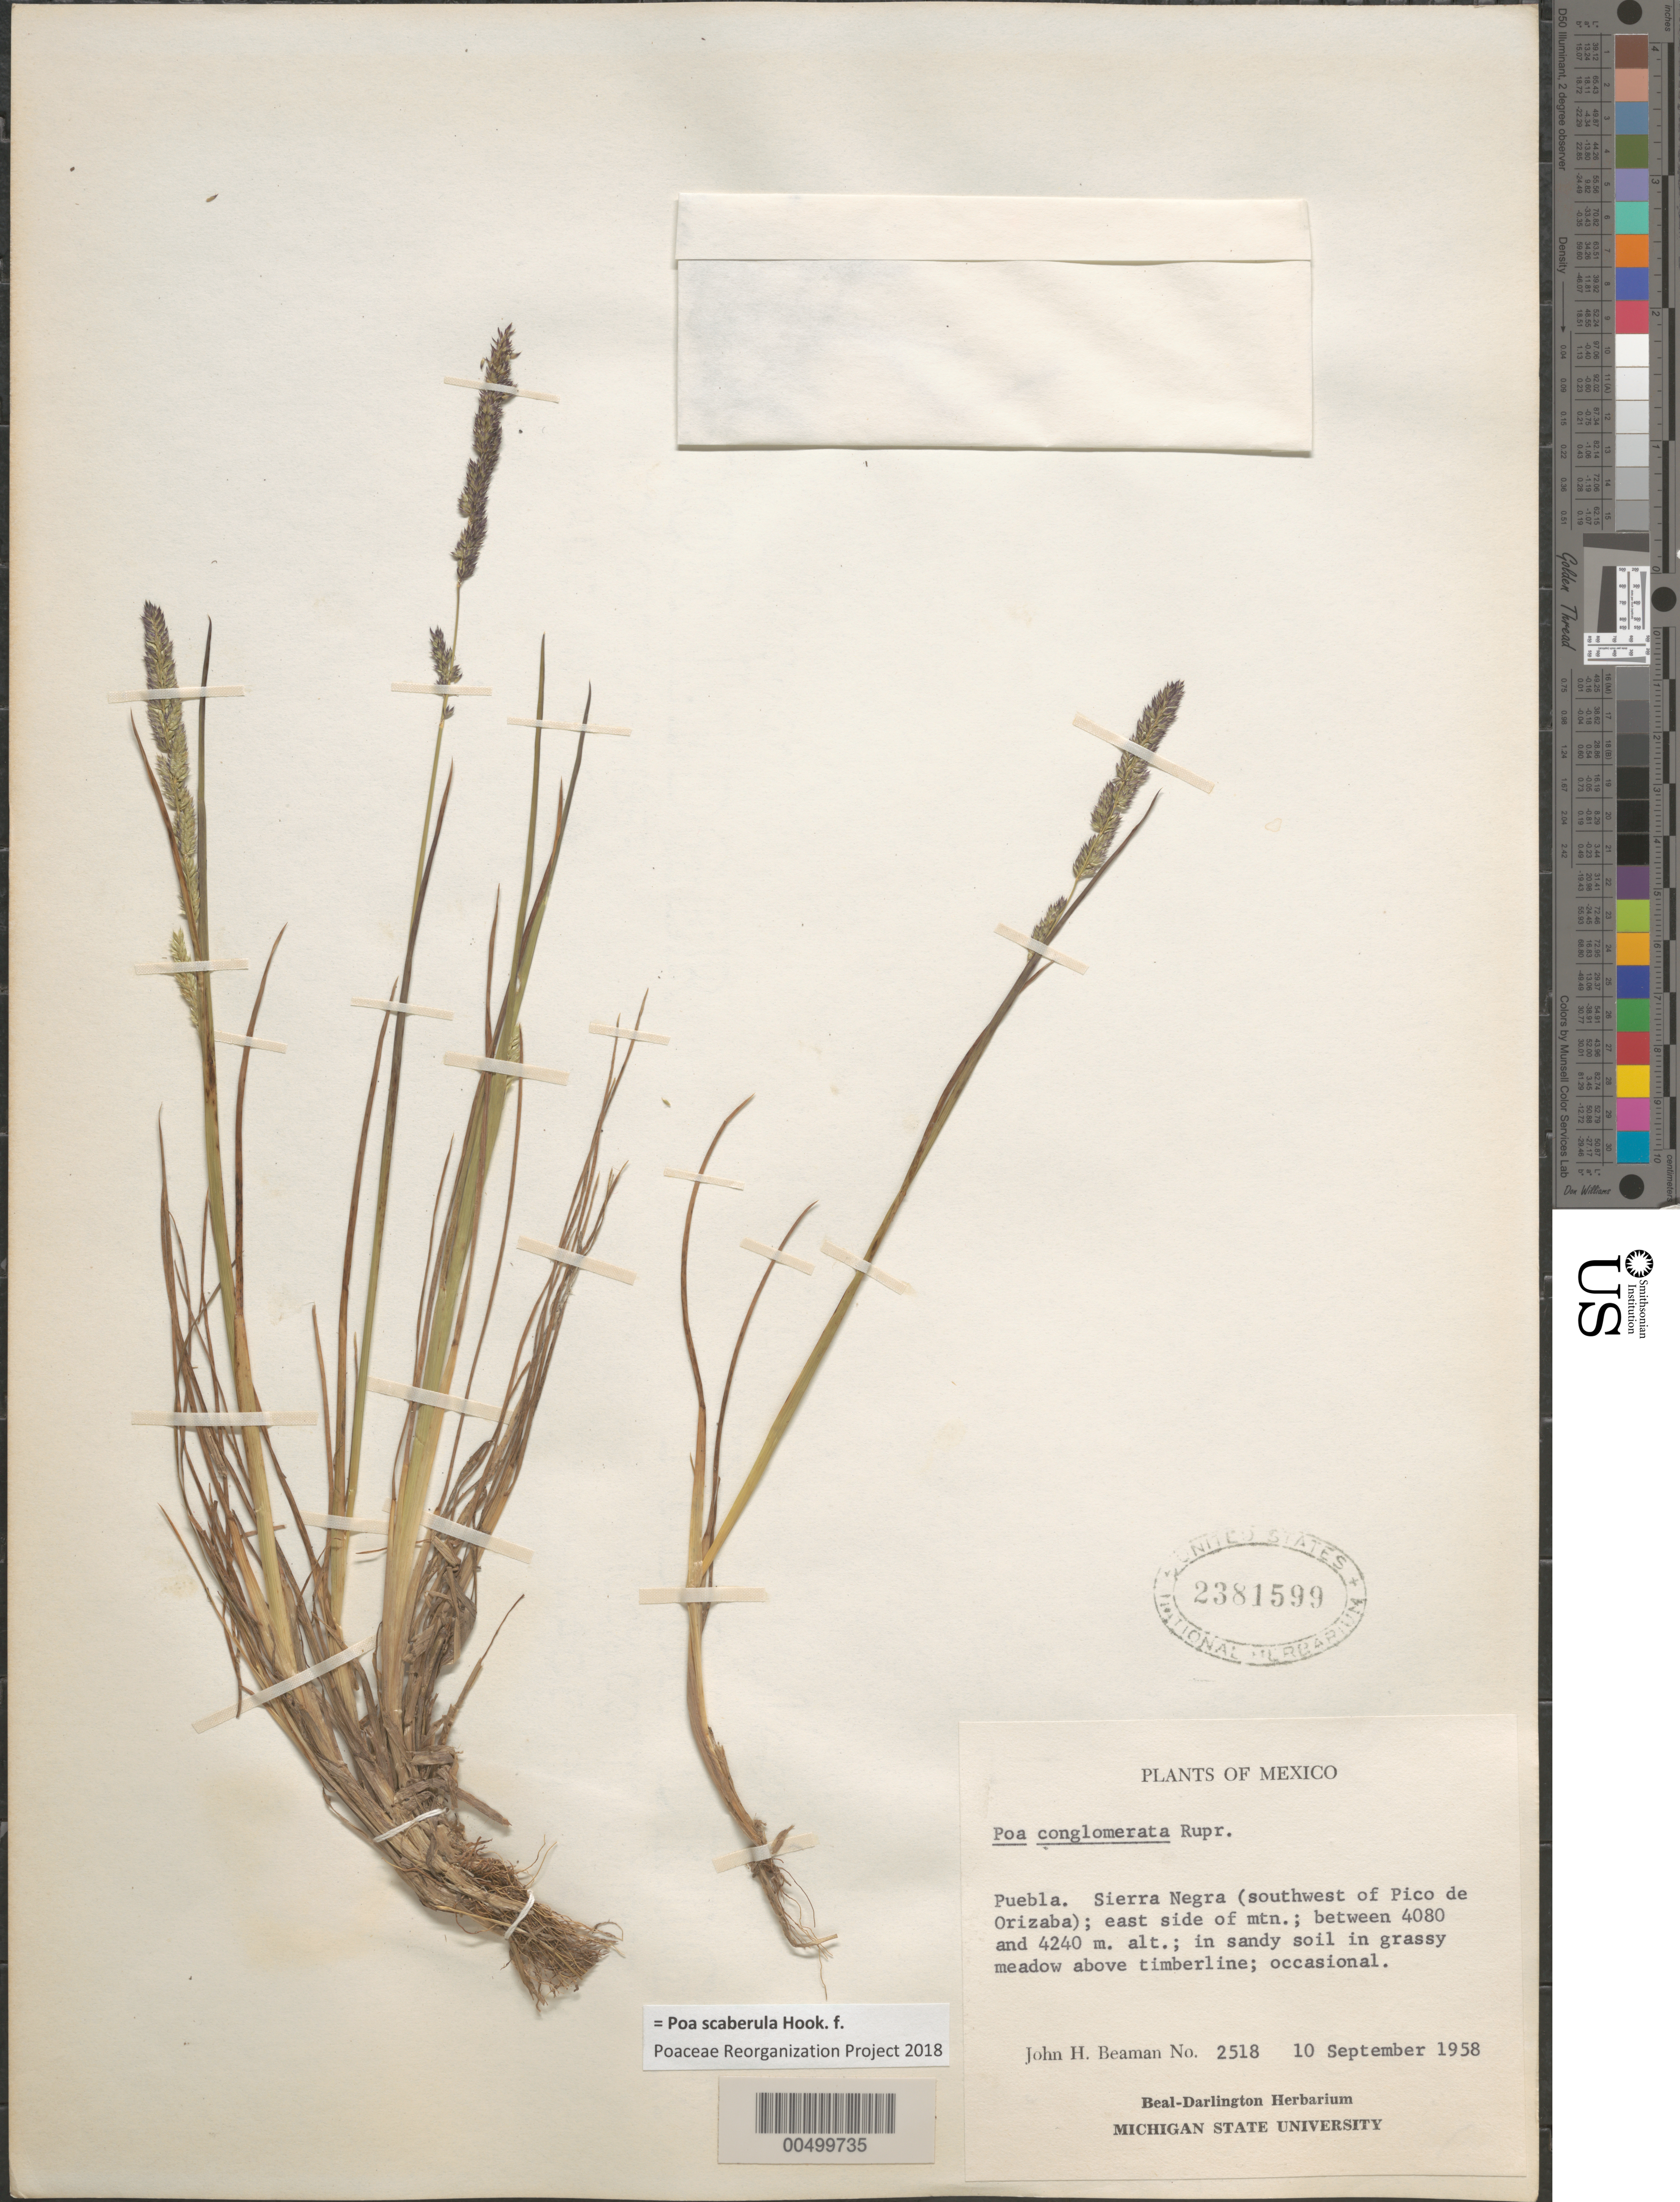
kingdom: Plantae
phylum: Tracheophyta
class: Liliopsida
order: Poales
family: Poaceae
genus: Poa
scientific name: Poa scaberula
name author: Hook. f.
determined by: Poaceae Reorganization Project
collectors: J. H. Beaman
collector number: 2518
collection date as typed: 10 Sep 1958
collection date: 1958-09-10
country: Mexico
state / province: Puebla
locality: Sierra Negra (SW of Pico de Orizaba), E side of mtn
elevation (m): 4080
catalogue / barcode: US 2381599